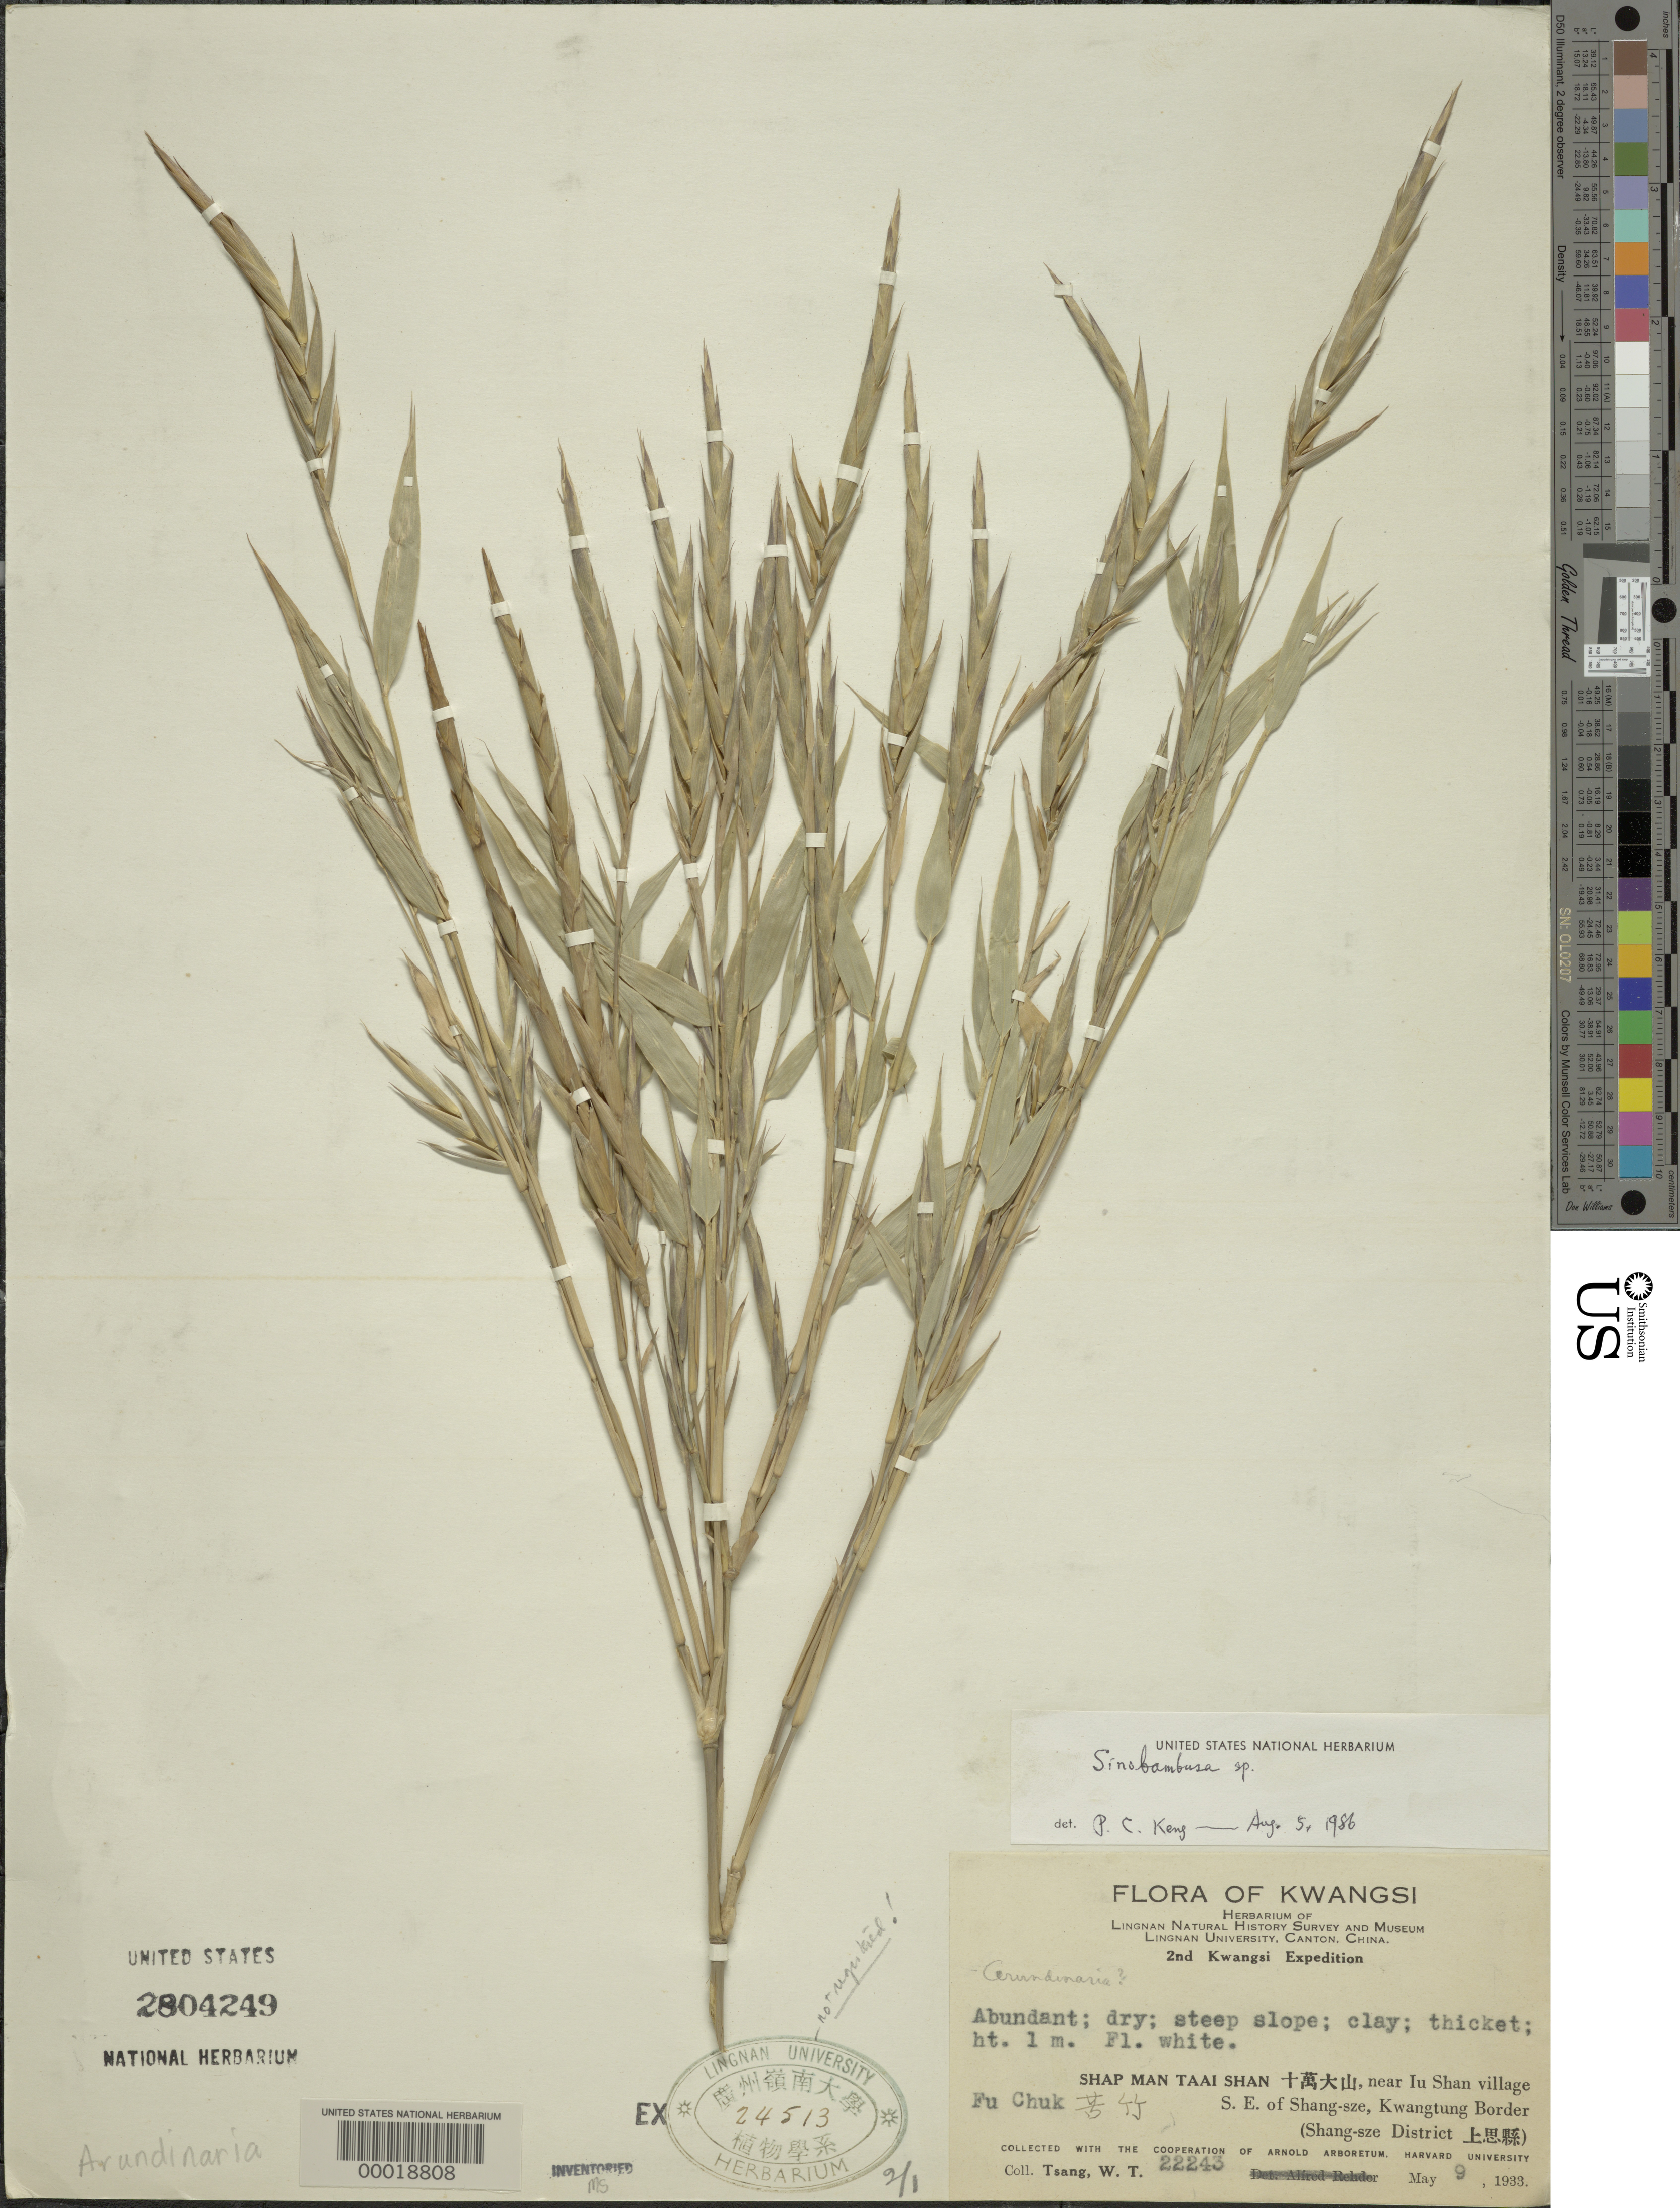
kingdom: Plantae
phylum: Tracheophyta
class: Liliopsida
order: Poales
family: Poaceae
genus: Arundinaria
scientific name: Arundinaria sp.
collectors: W. T. Tsang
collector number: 22243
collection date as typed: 09 May 1933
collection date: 1933-05-09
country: China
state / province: Guangdong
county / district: Shang-Sze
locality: Shap Man Taai Shan, near Iu Shan village, S. E. of Shang-sz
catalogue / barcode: US 2804249